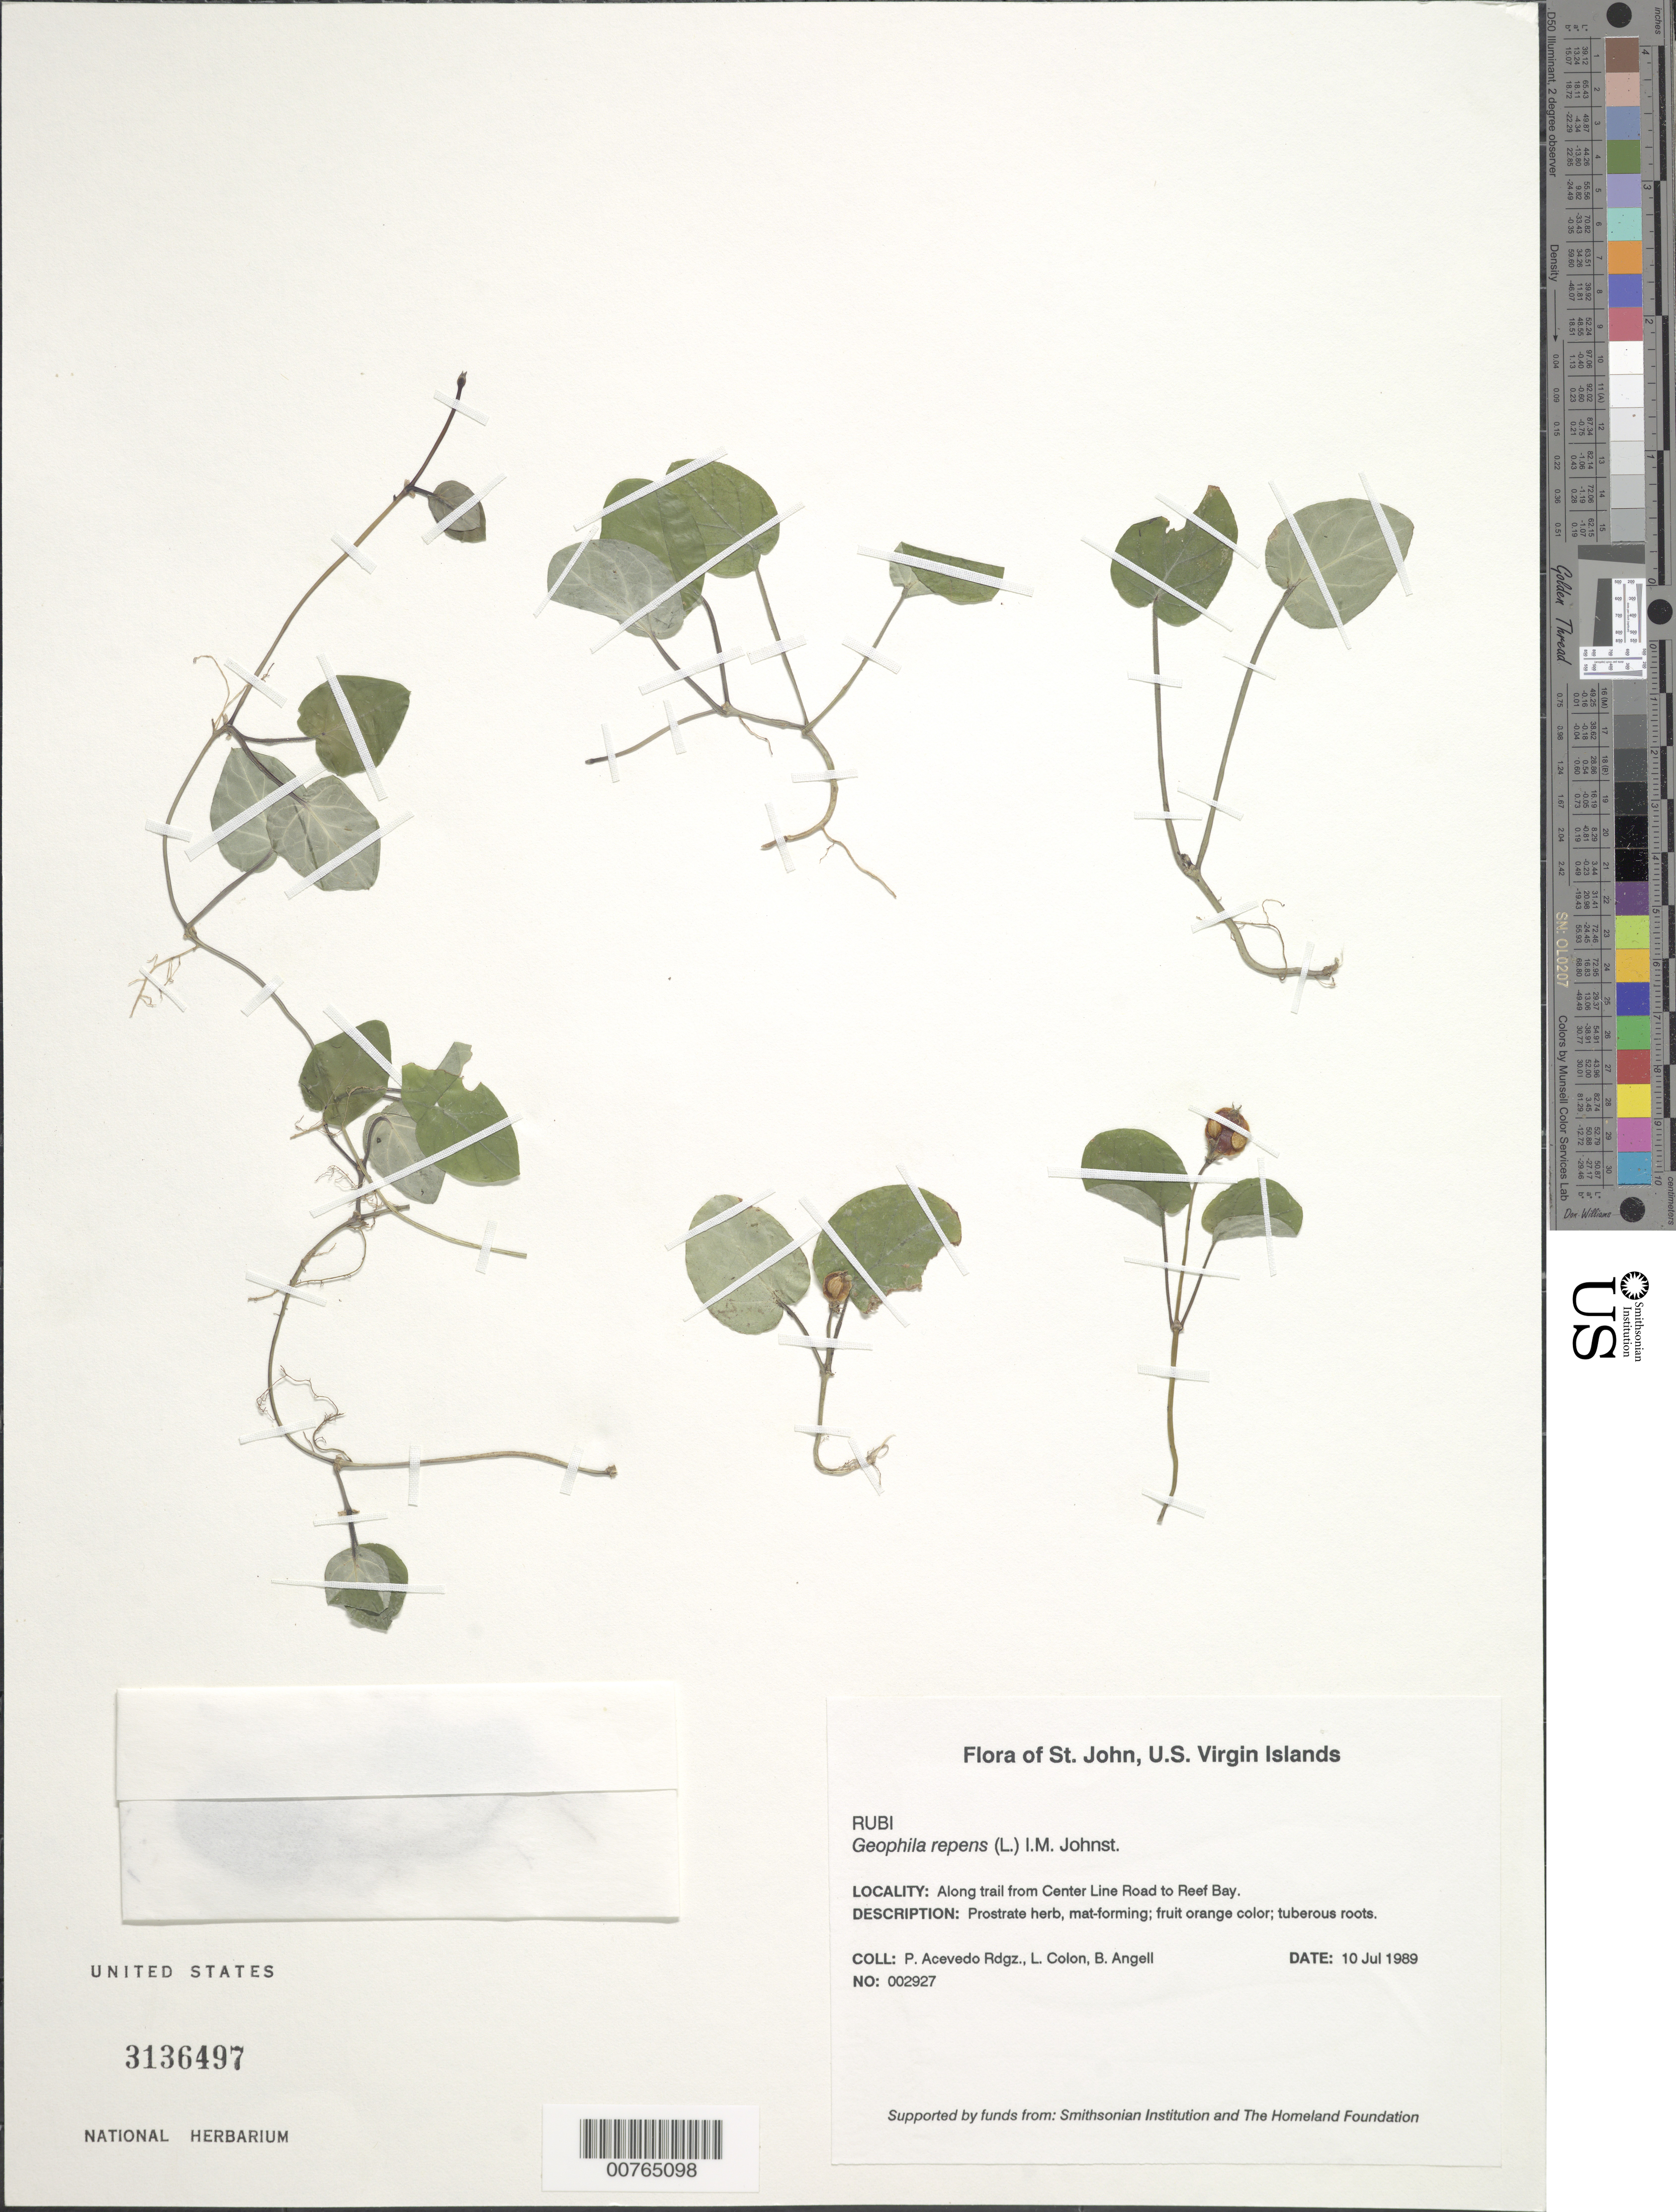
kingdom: Plantae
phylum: Tracheophyta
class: Magnoliopsida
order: Gentianales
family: Rubiaceae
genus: Geophila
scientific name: Geophila repens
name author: (L.) I.M. Johnst.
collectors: P. Acevedo-Rodr., L. Colon & Bobbi Angell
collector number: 2927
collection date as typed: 10 Jul 1989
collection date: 1989-07-10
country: U.S. Virgin Islands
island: St. John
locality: Along trail from Center Line Road to Reef Bay.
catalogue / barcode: US 3136497